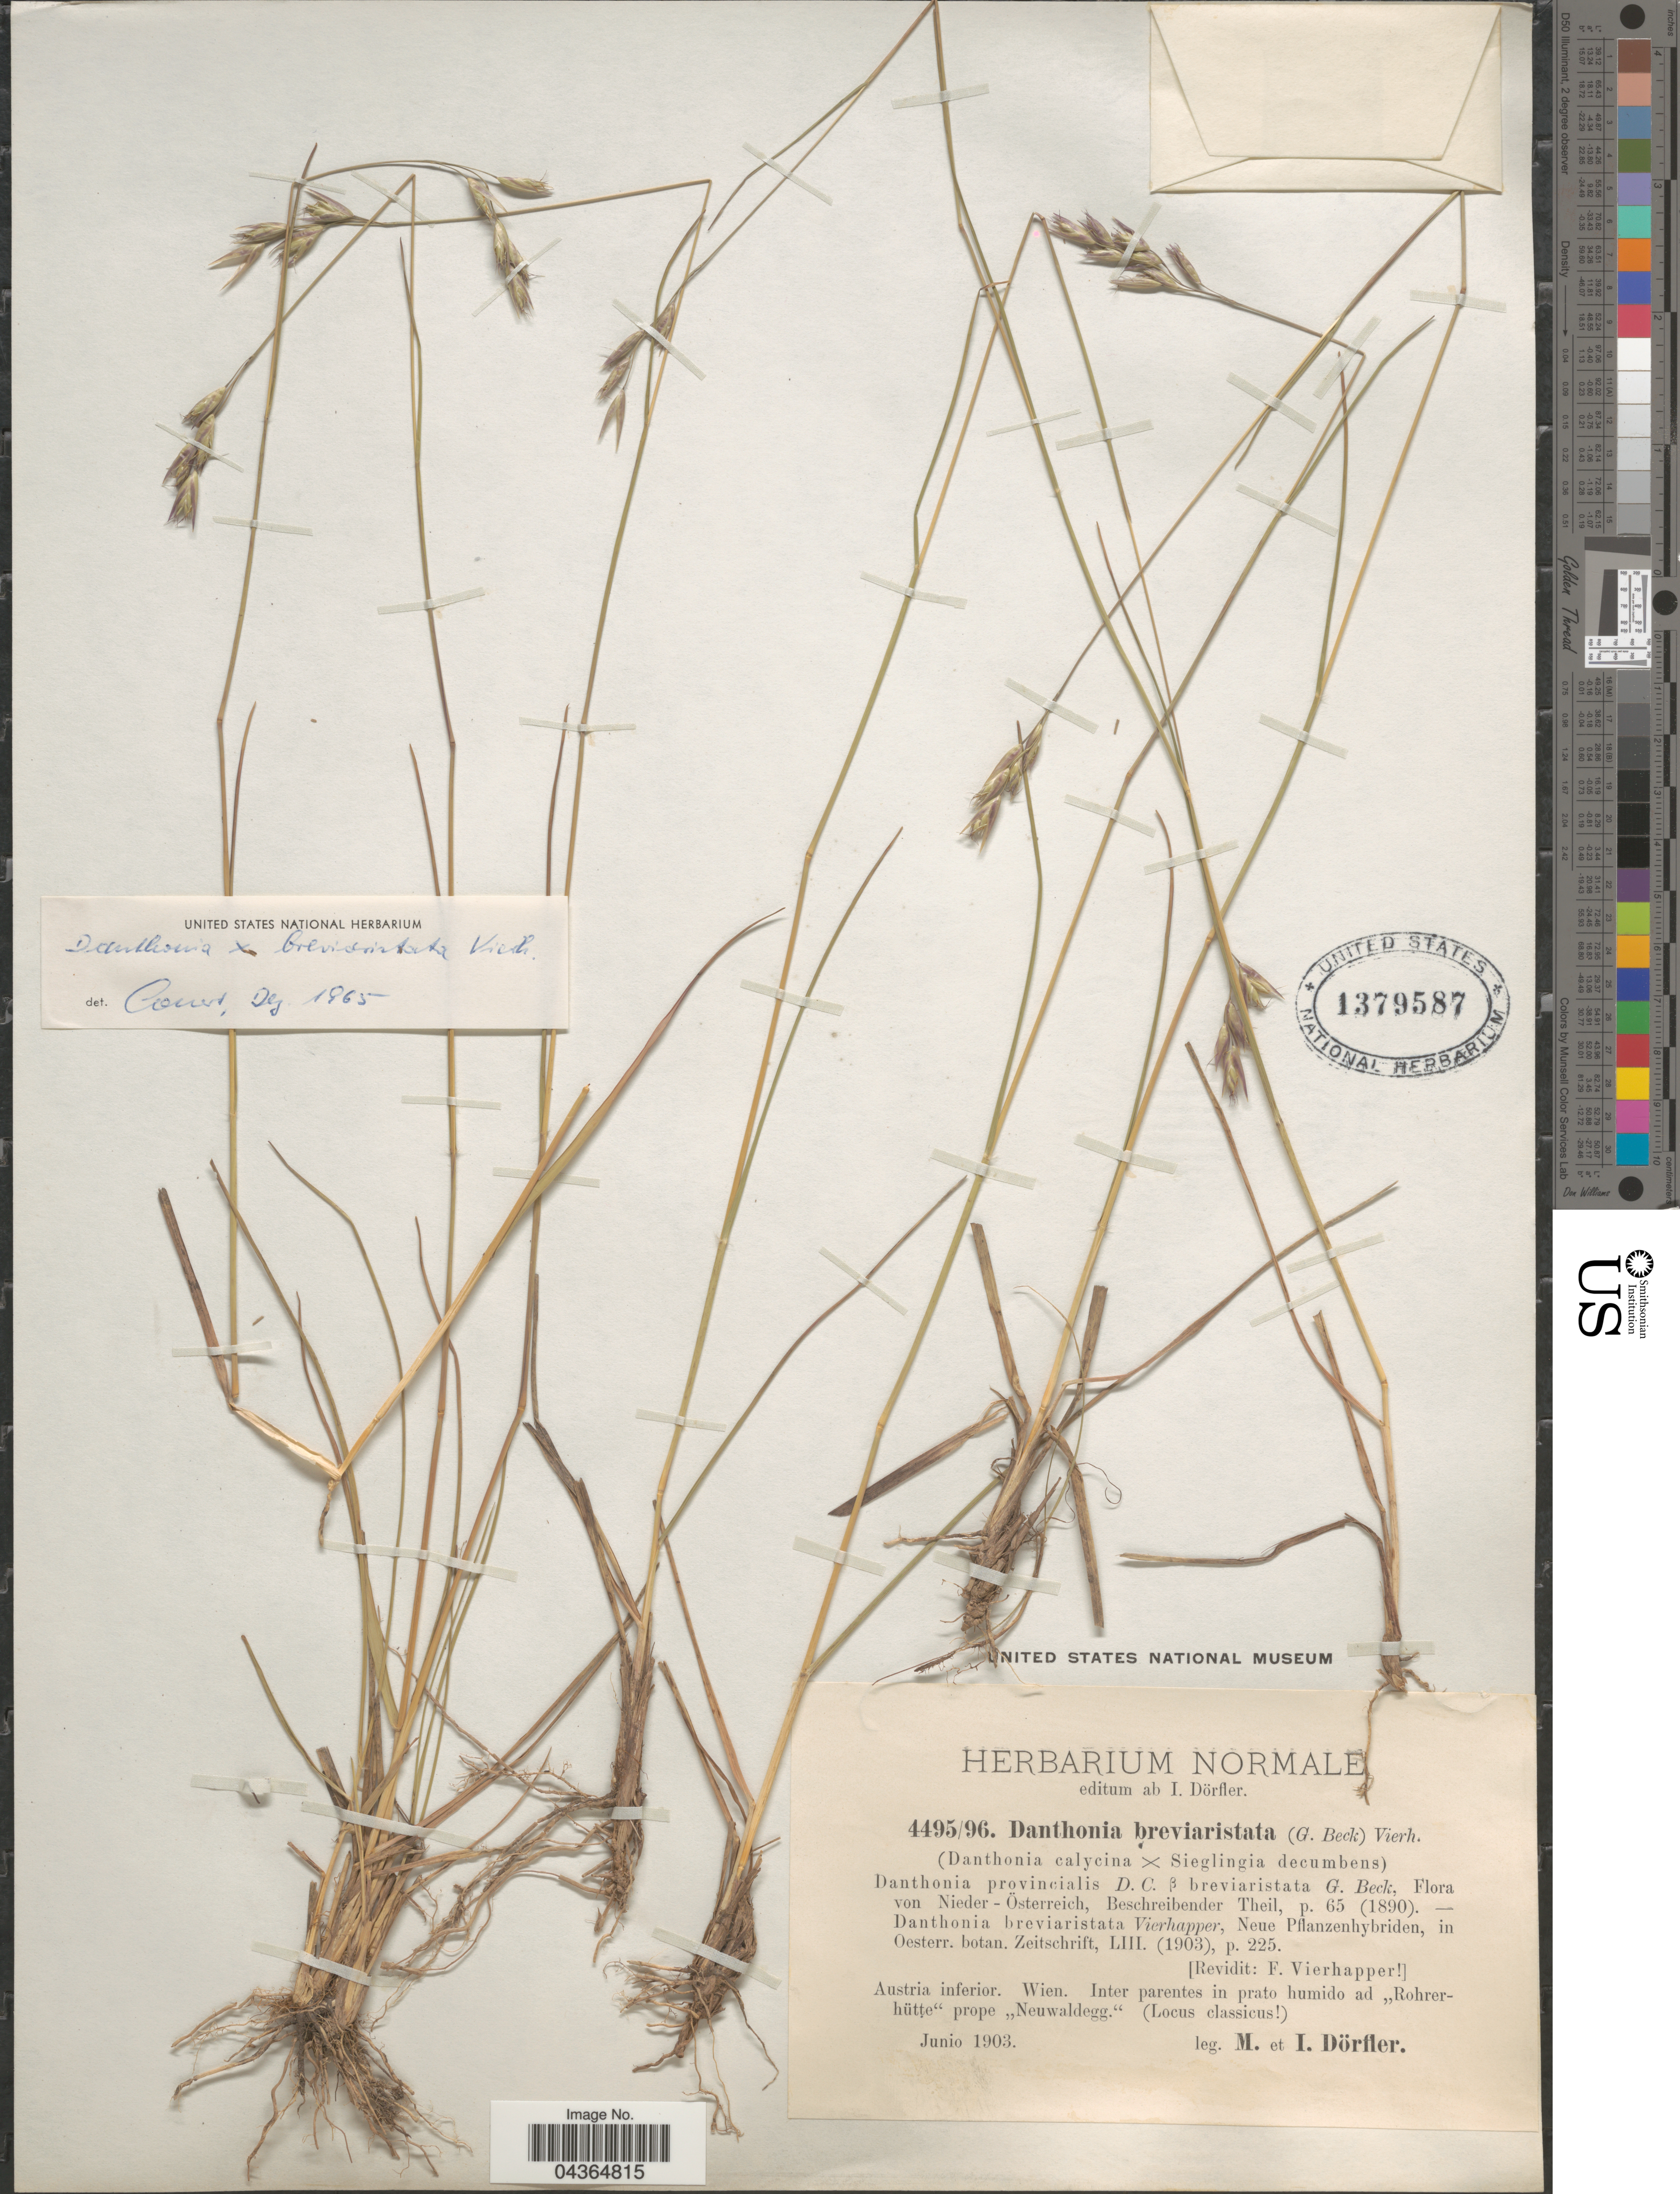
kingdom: Plantae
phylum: Tracheophyta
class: Liliopsida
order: Poales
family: Poaceae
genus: Danthonia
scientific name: Danthonia breviaristata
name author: (Beck) Vierh.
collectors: M. Dörfler & I. Dörfler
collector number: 4495/96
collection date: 1903-06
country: Austria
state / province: Wien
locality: Austria inferior. Inter parentes in prato humido ad "Rohrerhütte" prope "Neuwaldegg.".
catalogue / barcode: US 1379587